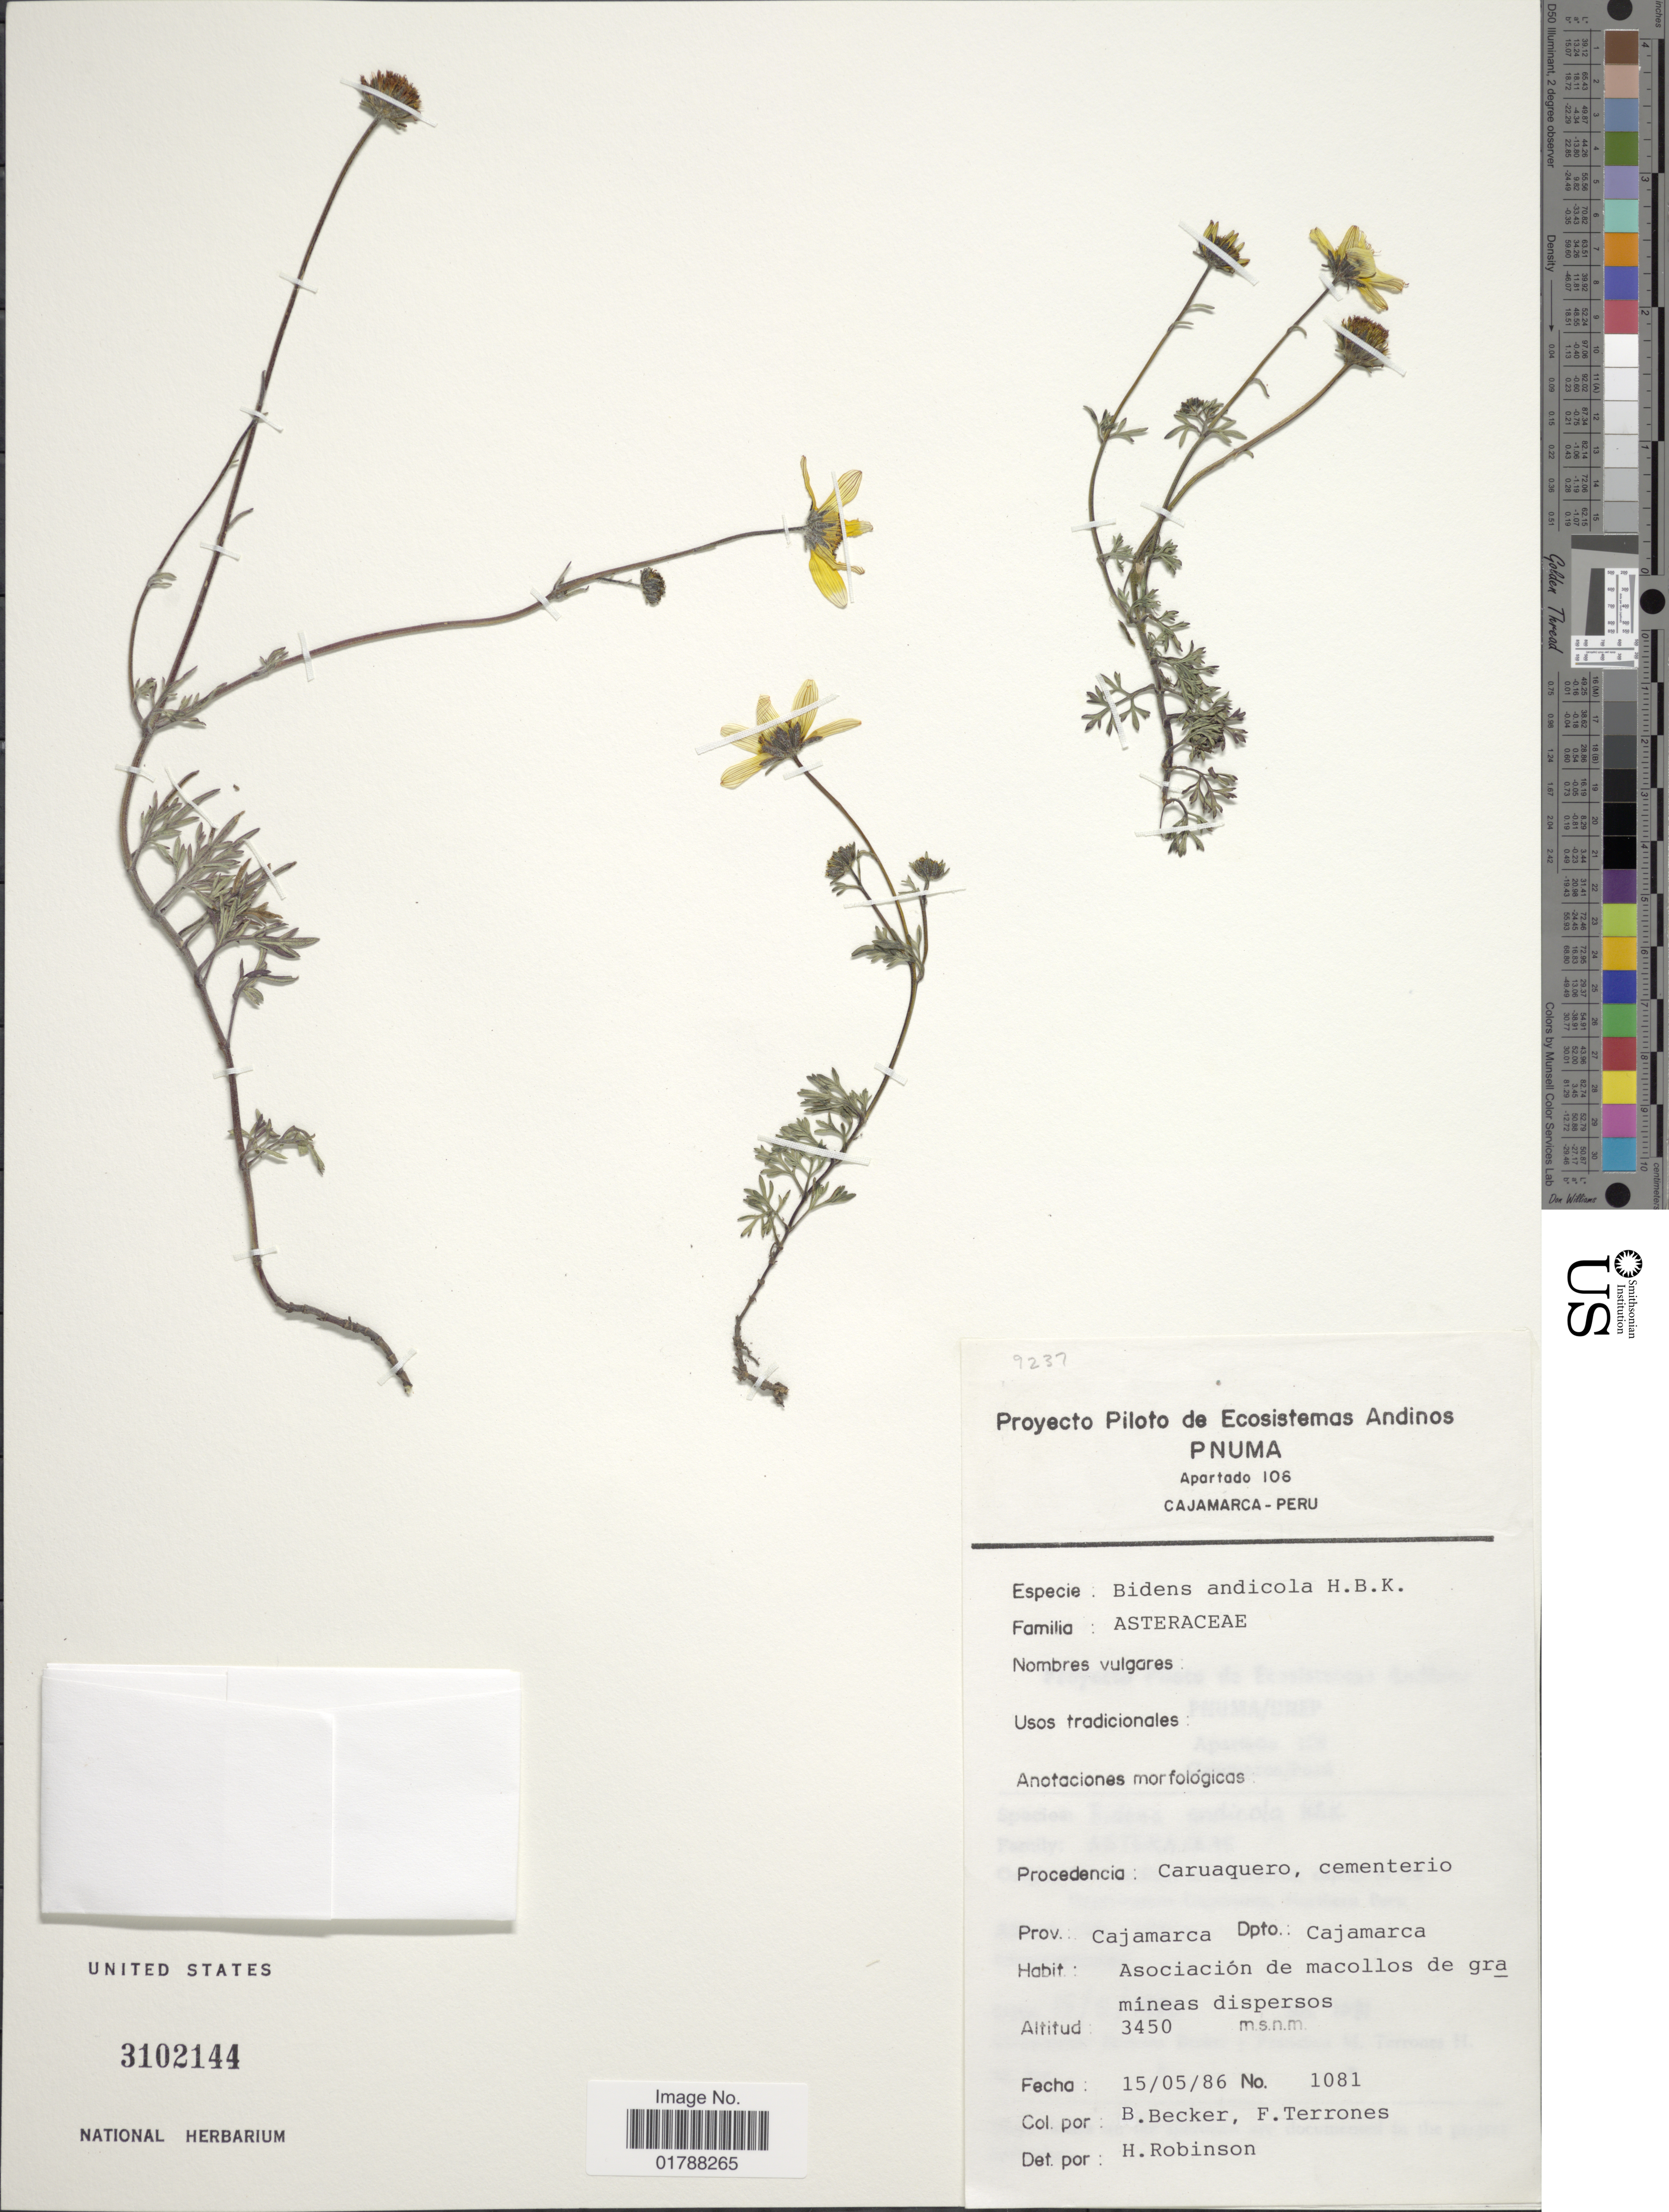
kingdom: Plantae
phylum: Tracheophyta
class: Magnoliopsida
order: Asterales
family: Asteraceae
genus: Bidens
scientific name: Bidens andicola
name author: Kunth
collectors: B. Becker & F. Terrones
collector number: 1081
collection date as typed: Transcribed d/m/y: 15/5/86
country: Peru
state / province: Cajamarca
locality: Prov.: Cajamarca. Procedencia: Caraquero, cementerio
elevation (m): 3450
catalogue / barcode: US 3102144